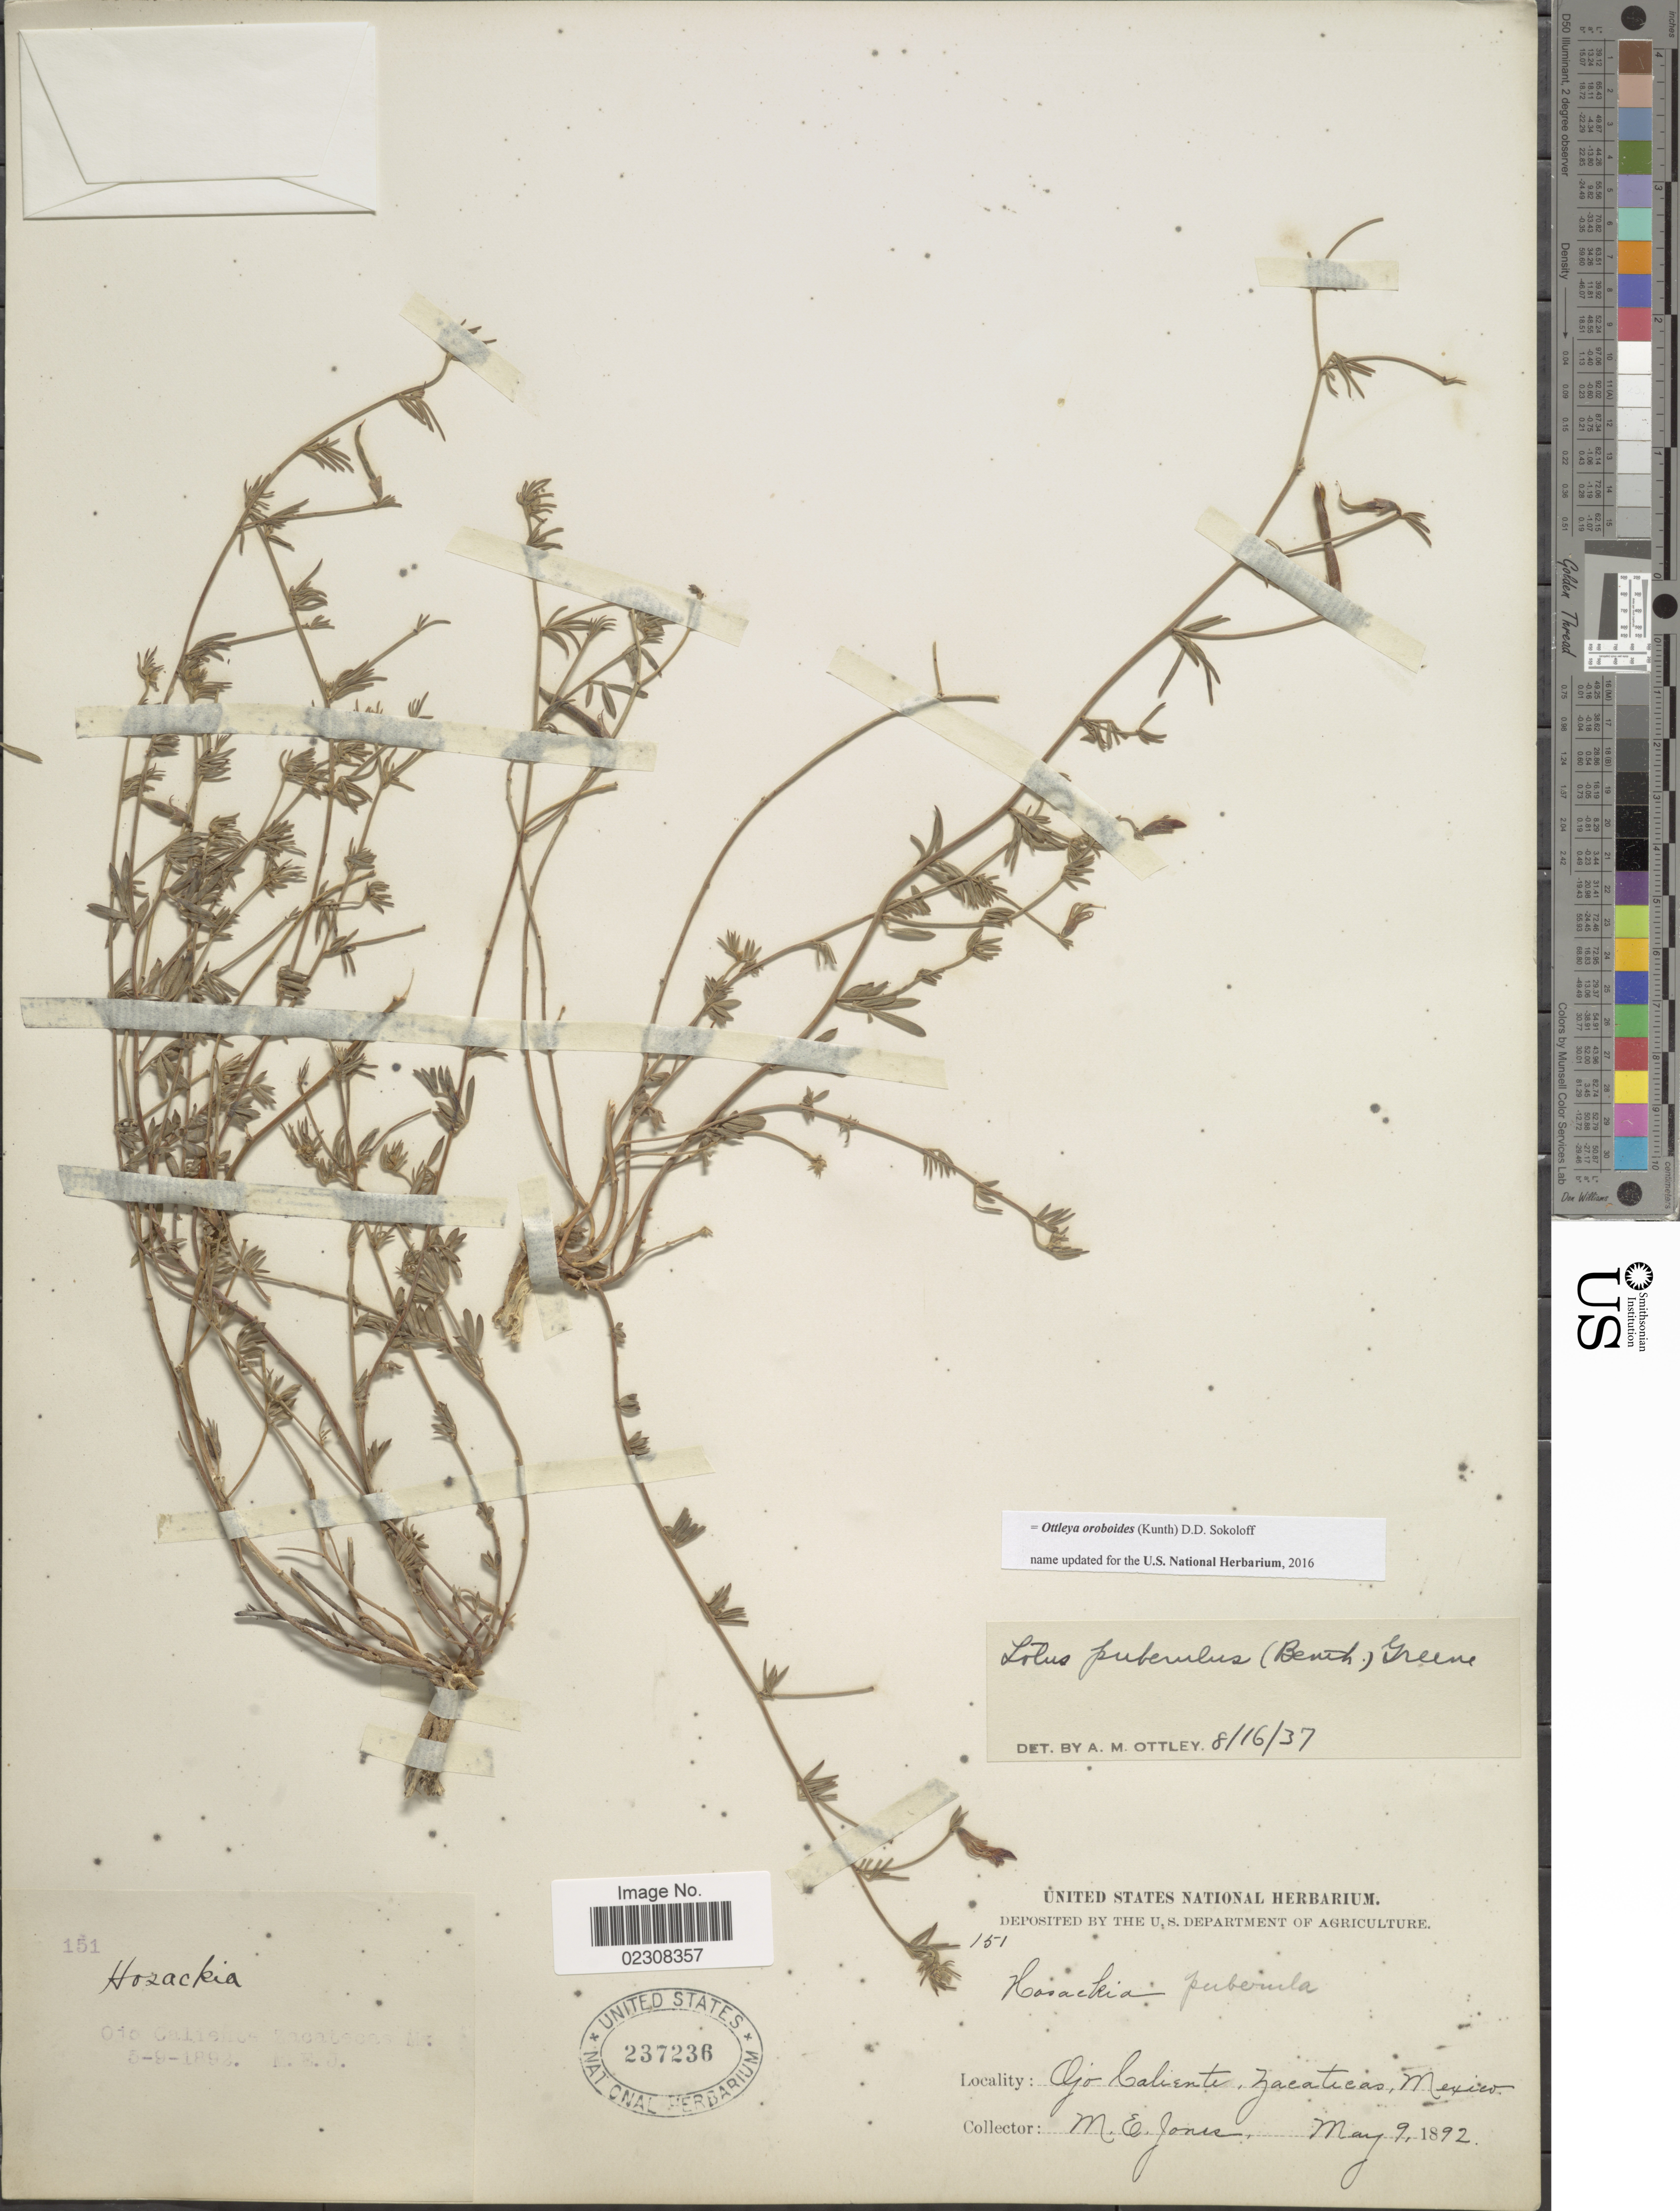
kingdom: Plantae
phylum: Tracheophyta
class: Magnoliopsida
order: Fabales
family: Fabaceae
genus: Ottleya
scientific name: Ottleya oroboides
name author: (Kunth) D.D. Sokoloff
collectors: M. E. Jones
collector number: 151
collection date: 1892-05-09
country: Mexico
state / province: Zacatecas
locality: Ojo Caliente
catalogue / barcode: US 237236